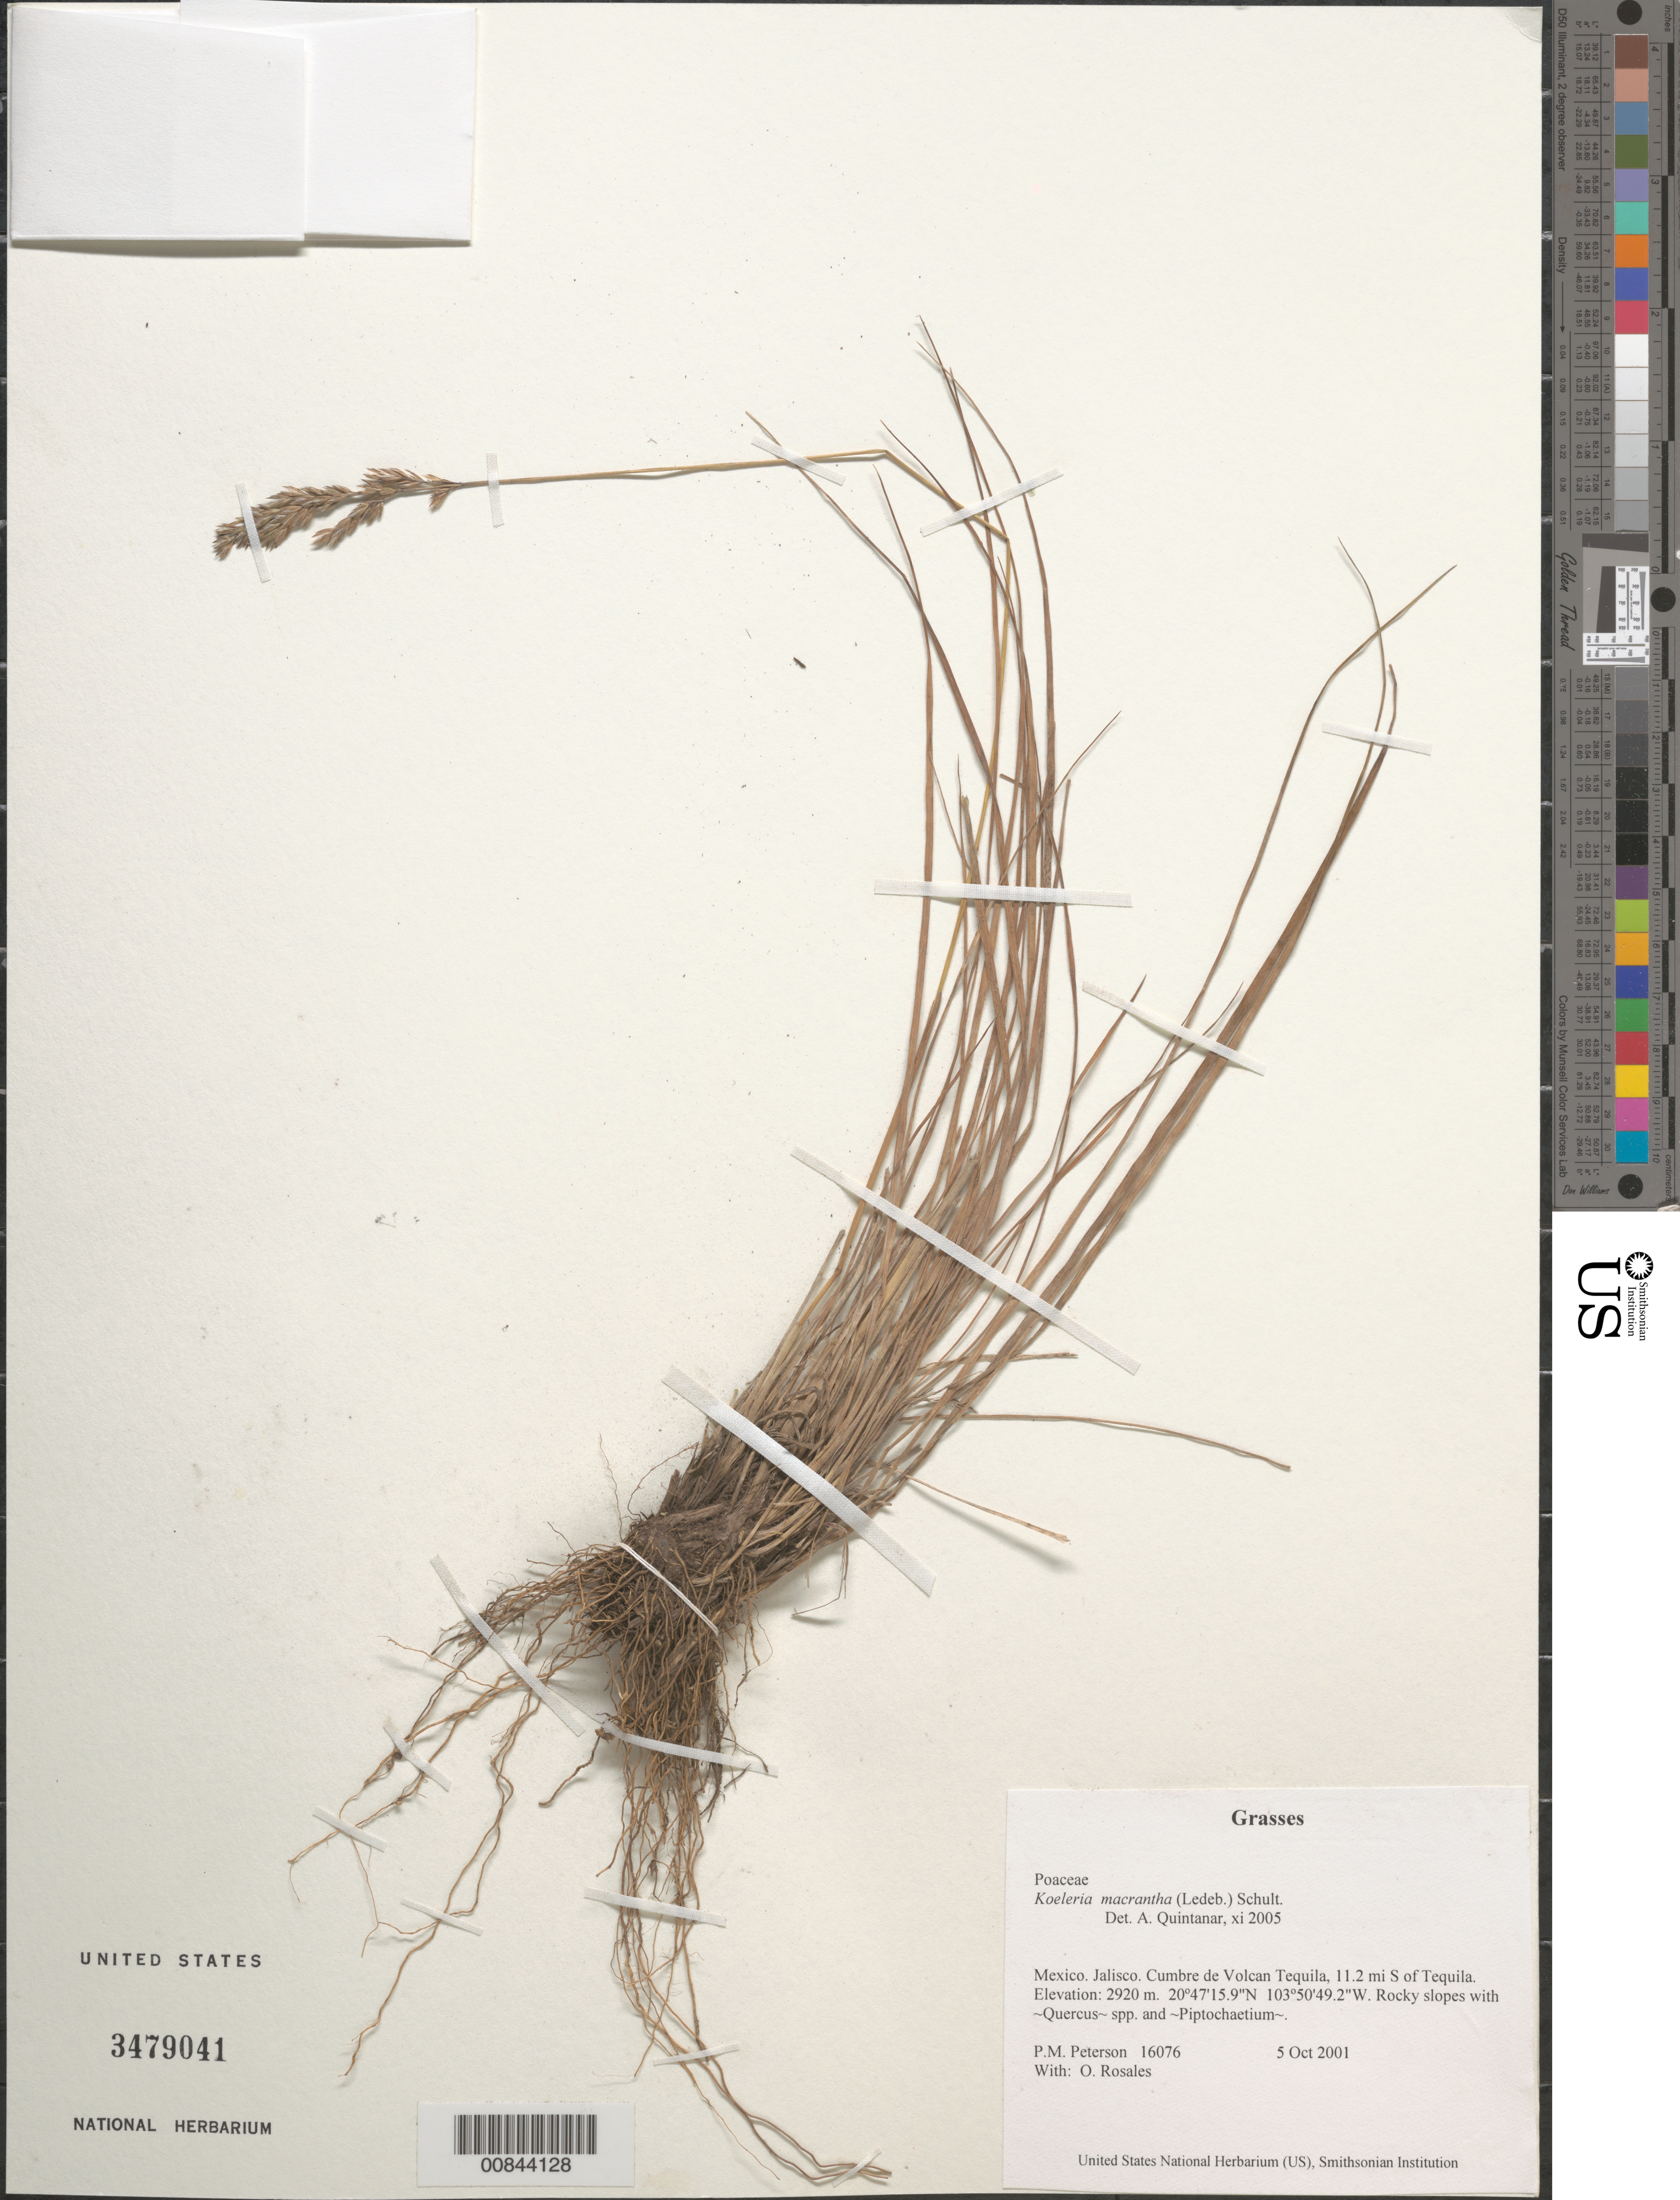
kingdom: Plantae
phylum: Tracheophyta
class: Liliopsida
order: Poales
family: Poaceae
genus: Koeleria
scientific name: Koeleria pyramidata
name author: (Lam.) P. Beauv.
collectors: P. M. Peterson & O. Rosales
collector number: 16076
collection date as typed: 05 Oct 2001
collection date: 2001-10-05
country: Mexico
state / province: Jalisco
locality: Cumbre de Volcan Tequila, 11.2 mi S of Tequila.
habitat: Rocky slopes with ~Quercus~ spp. and ~Piptochaetium~.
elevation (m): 2920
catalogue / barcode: US 3479041